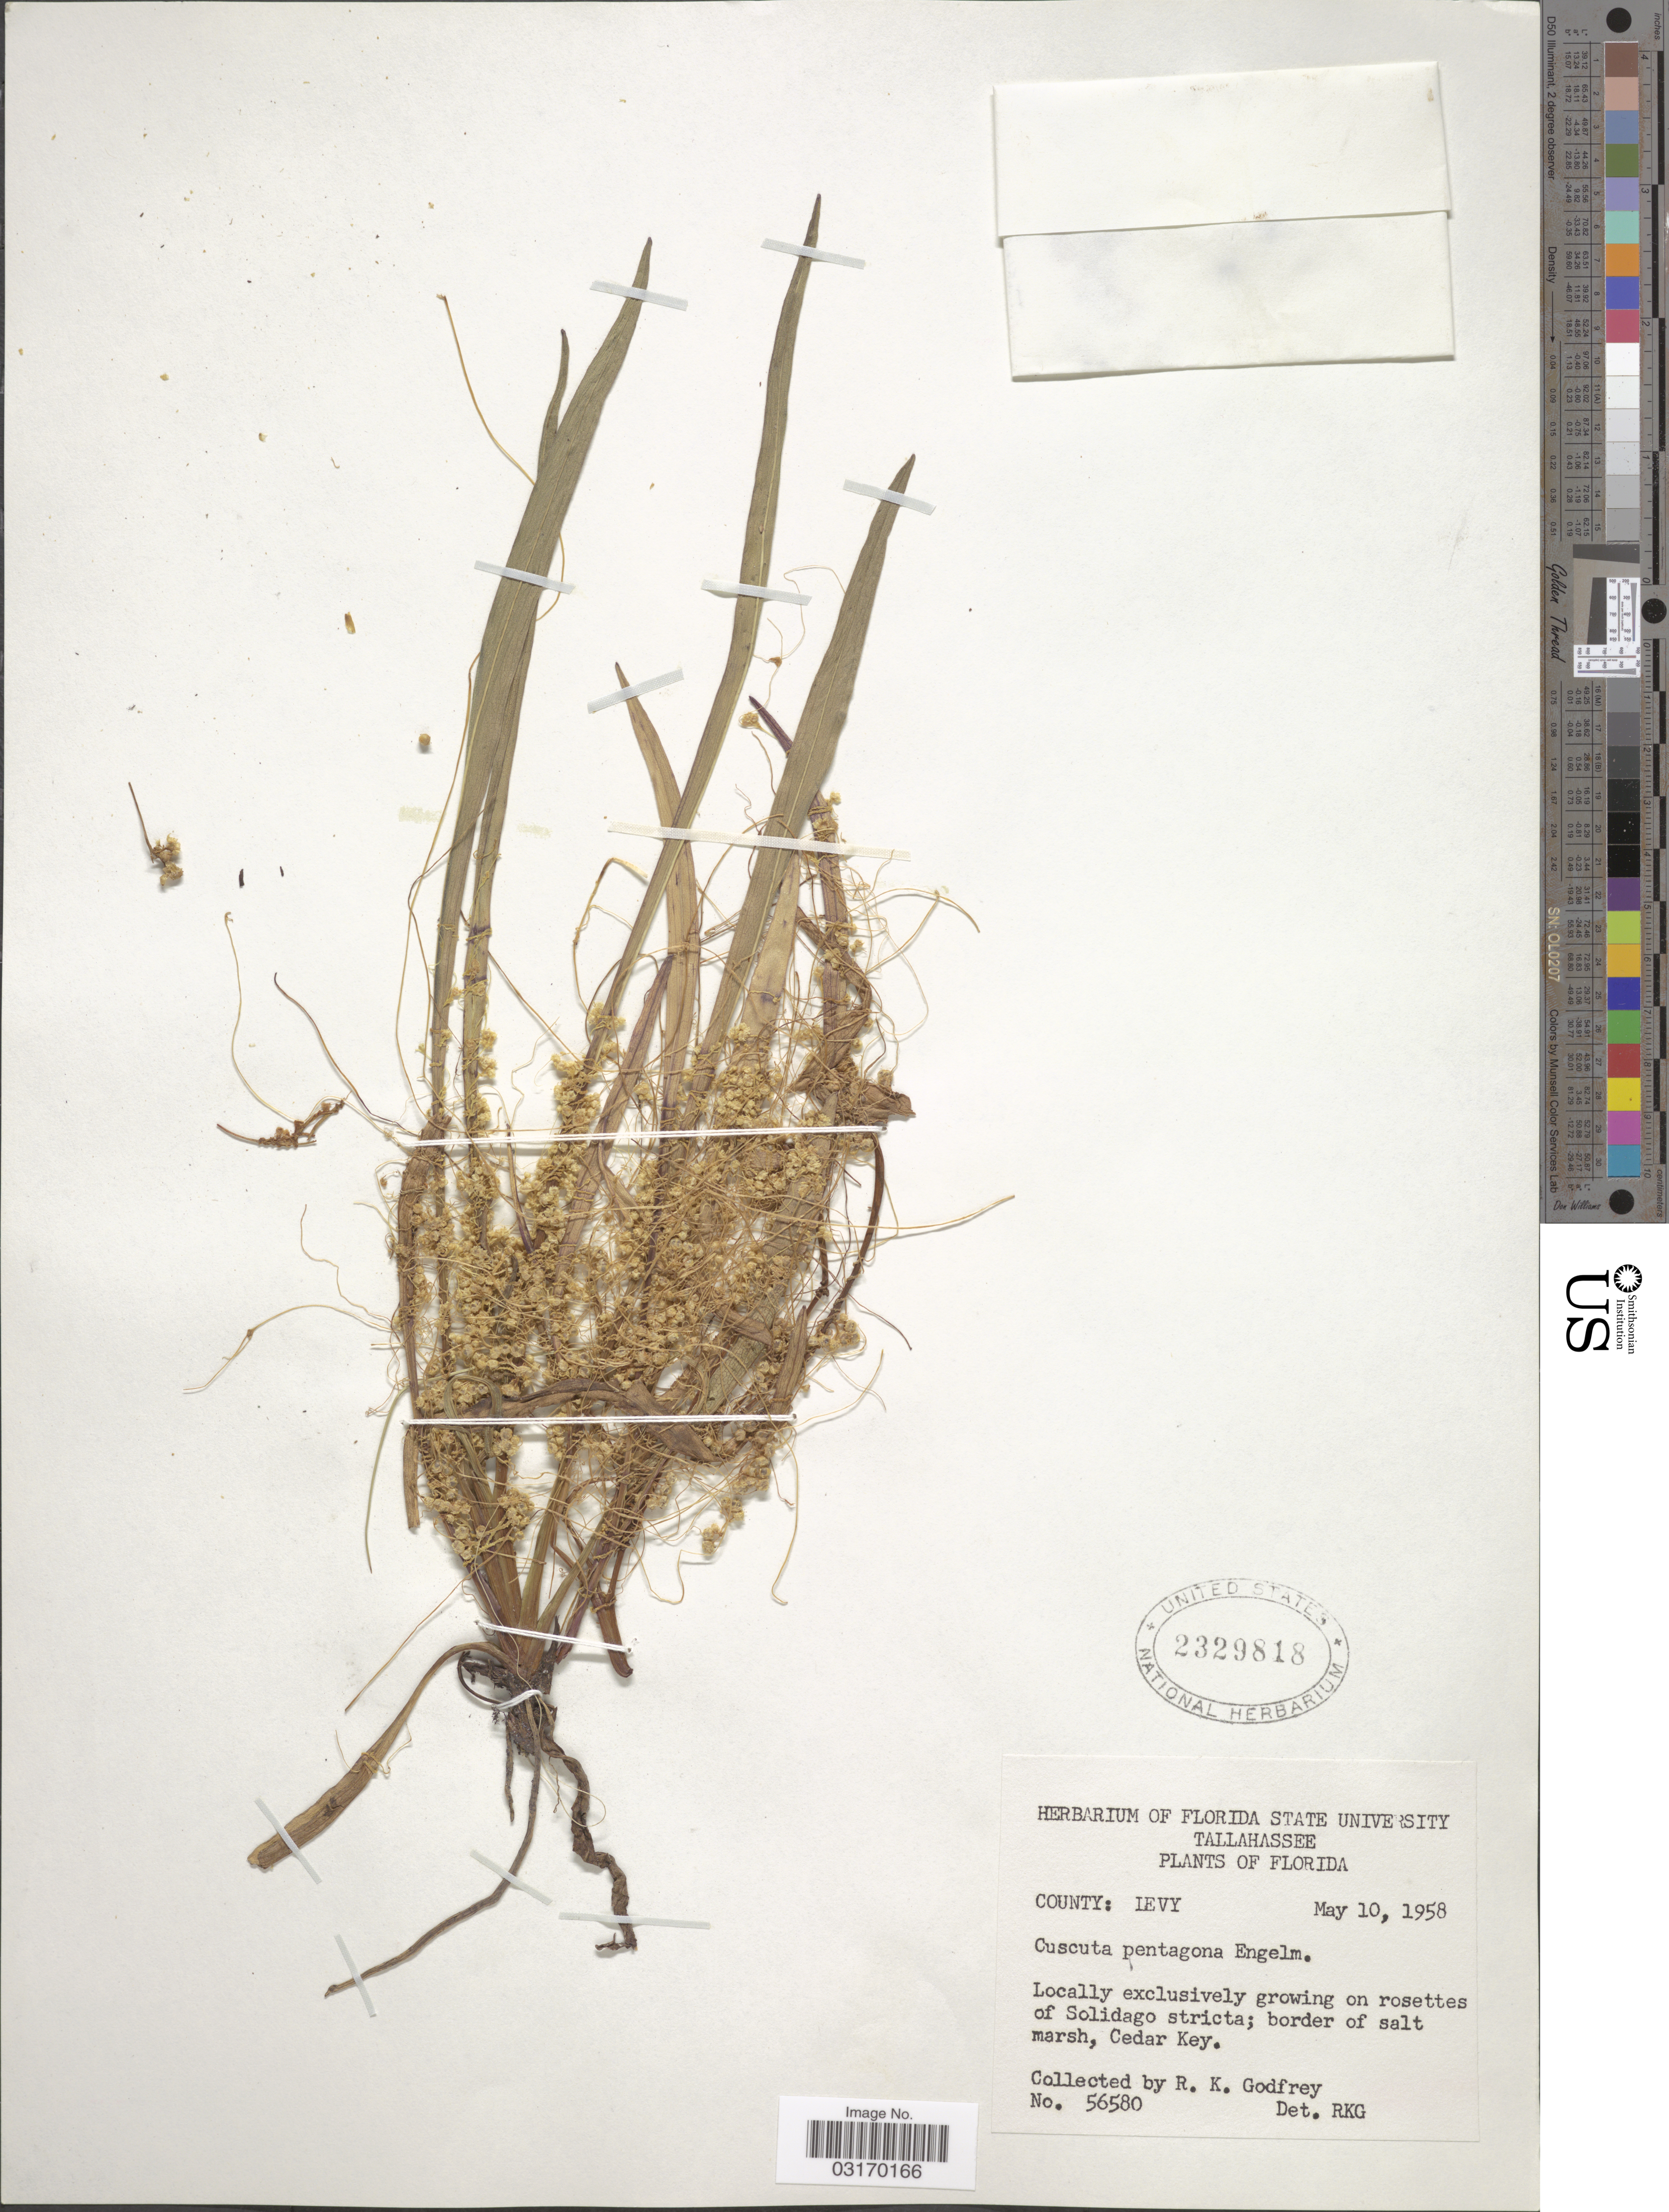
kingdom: Plantae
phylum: Tracheophyta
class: Magnoliopsida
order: Solanales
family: Convolvulaceae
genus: Cuscuta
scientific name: Cuscuta pentagona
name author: Engelm.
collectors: R. K. Godfrey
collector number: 56580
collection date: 1958-05-10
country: United States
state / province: Florida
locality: County: Levy. On rosettes of Solidago stricta; border of salt marsh, Cedar Key.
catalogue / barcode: US 2329818